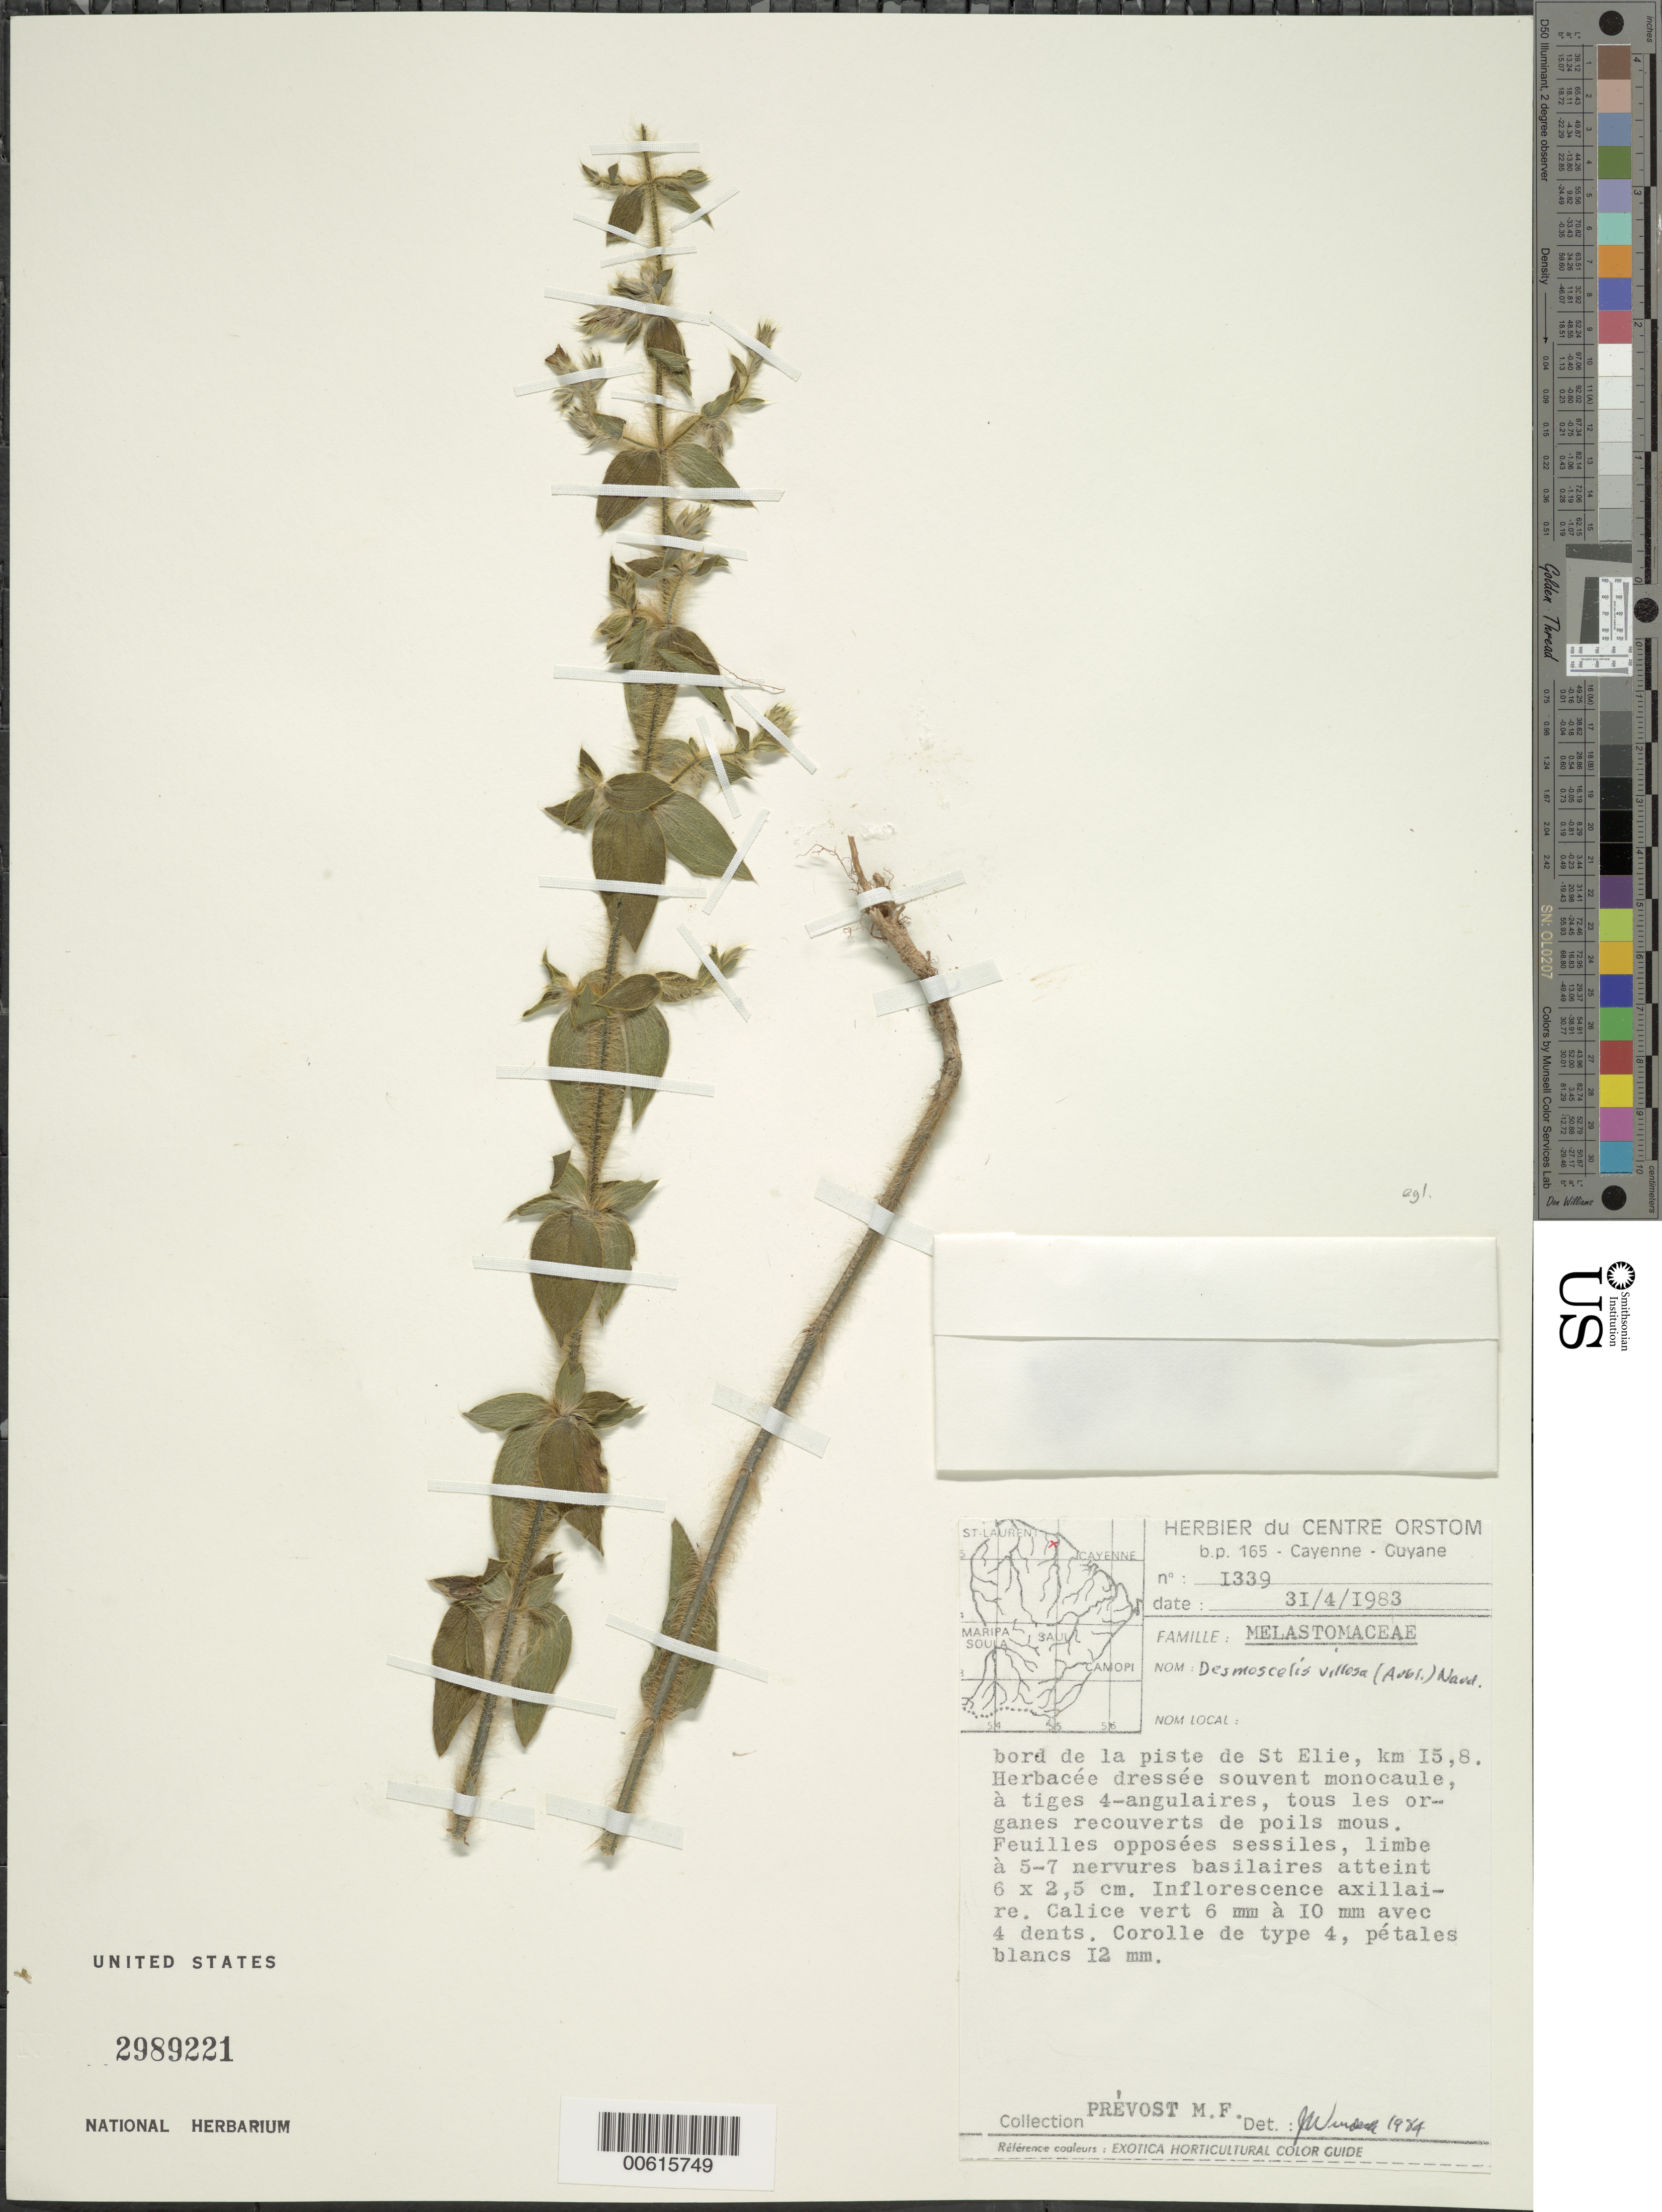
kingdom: Plantae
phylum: Tracheophyta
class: Magnoliopsida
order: Myrtales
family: Melastomataceae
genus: Desmoscelis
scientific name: Desmoscelis villosa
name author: (Aubl.) Naudin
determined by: Wurdack, John J., (US), US (UNITED STATES)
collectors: M.-F. Prévost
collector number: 1339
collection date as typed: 31 April 1983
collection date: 1983-04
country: French Guiana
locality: Piste de Saint-Élie, pk. 15.8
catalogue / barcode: US 2989221